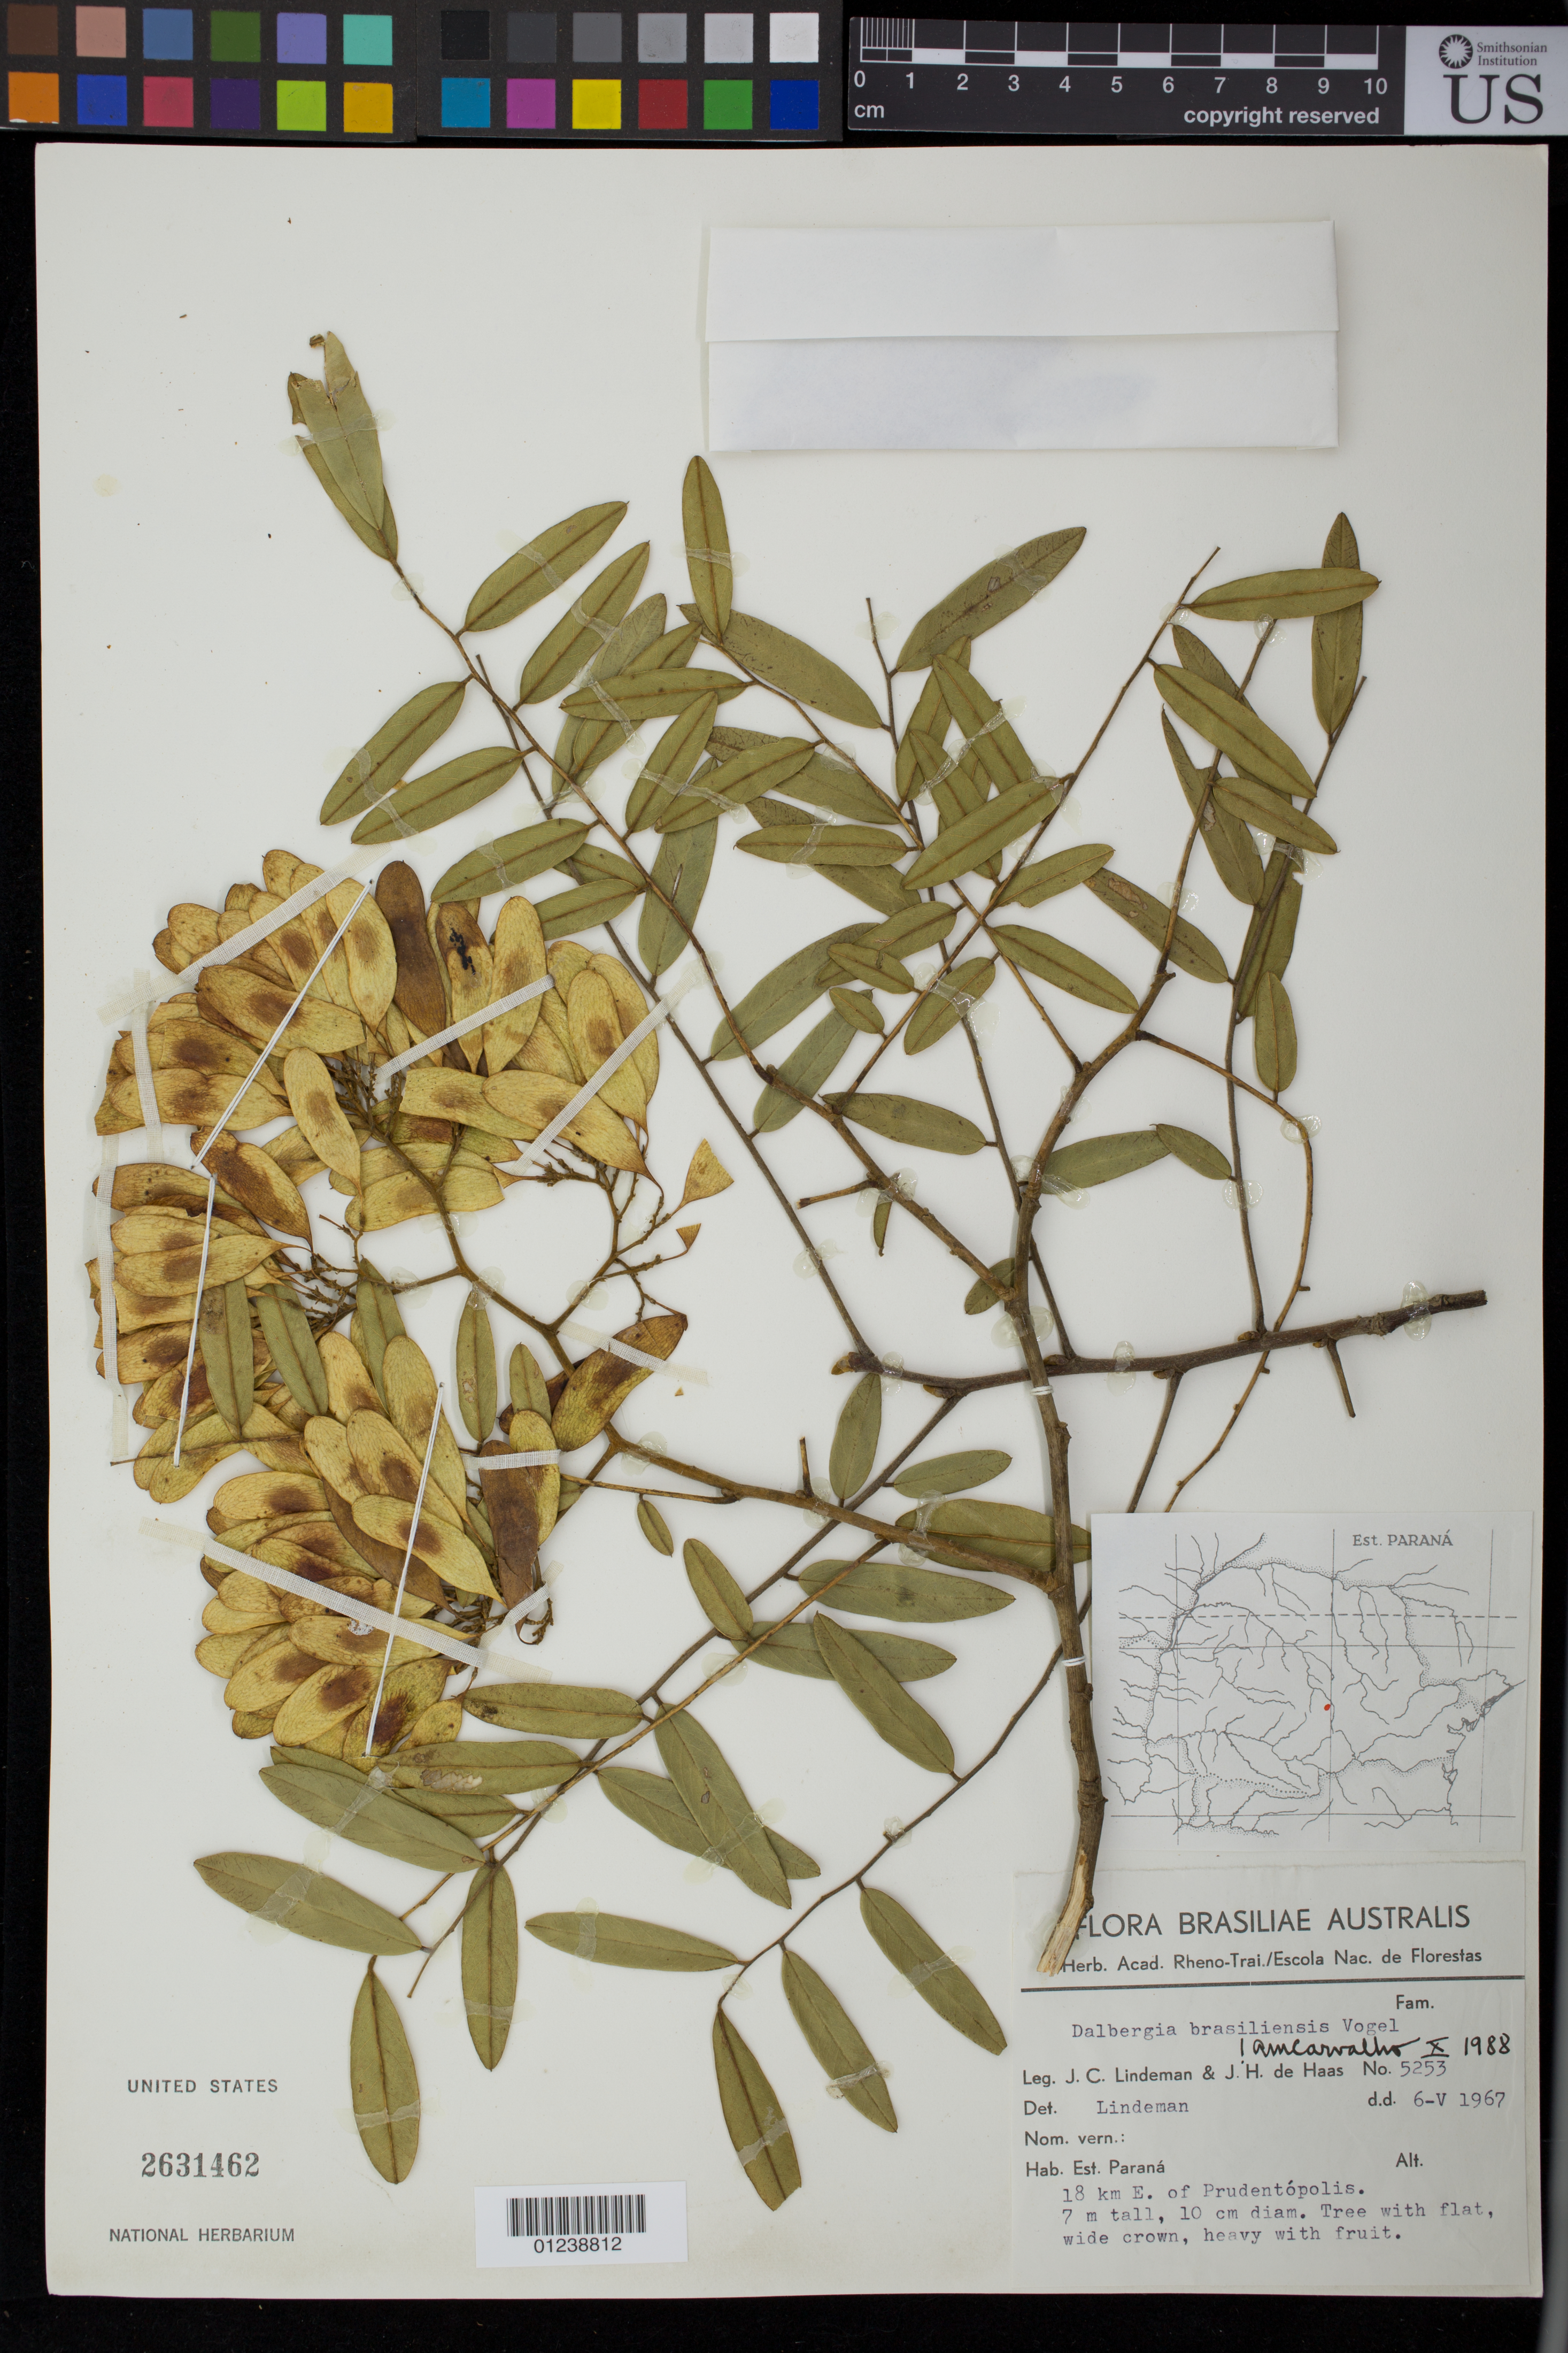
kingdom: Plantae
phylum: Tracheophyta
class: Magnoliopsida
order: Fabales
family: Fabaceae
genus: Dalbergia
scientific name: Dalbergia brasiliensis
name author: Vogel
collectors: J. C. Lindeman & J. H. Haas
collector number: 5253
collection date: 1967-05-06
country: Brazil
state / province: Paraná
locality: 18 km E. of Prudentopolis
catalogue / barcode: US 2631462